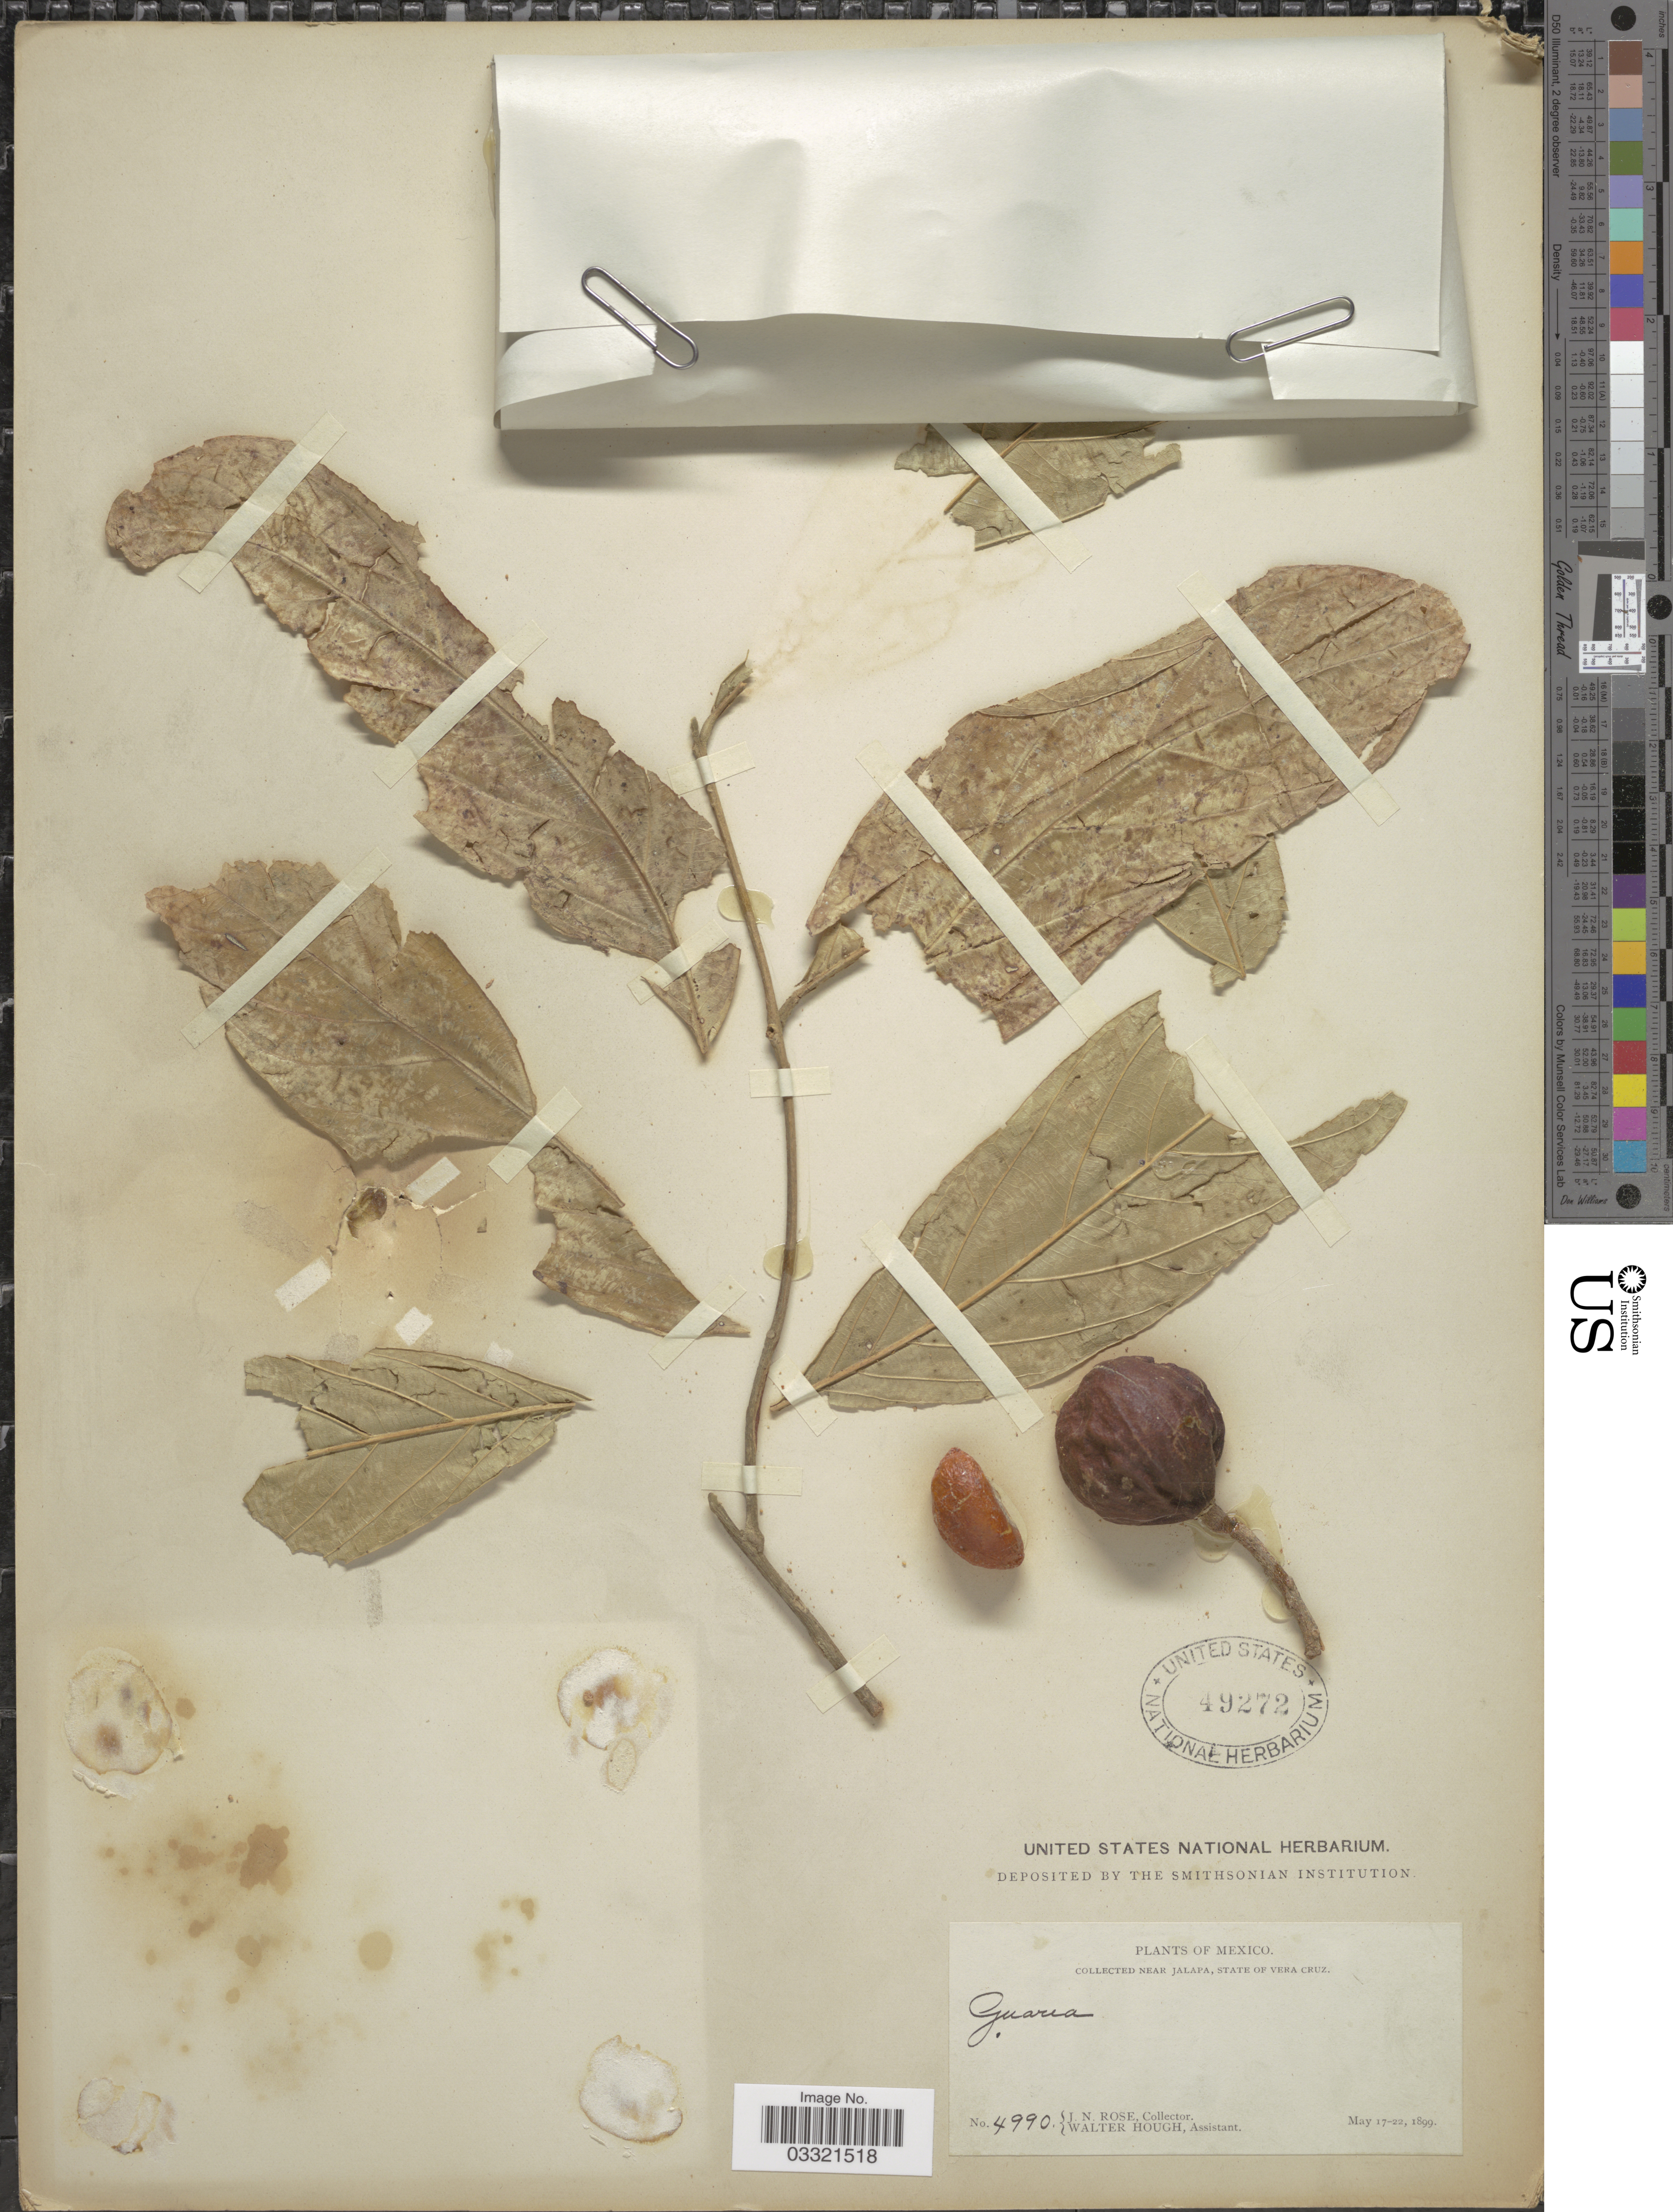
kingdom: Plantae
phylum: Tracheophyta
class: Magnoliopsida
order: Sapindales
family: Meliaceae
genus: Guarea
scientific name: Guarea sp.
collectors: J. N. Rose & W. Hough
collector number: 4990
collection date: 1899-05-17/1899-05-22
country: Mexico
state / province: Veracruz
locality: Near Jalapa, State of Vera Cruz.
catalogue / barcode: US 49272